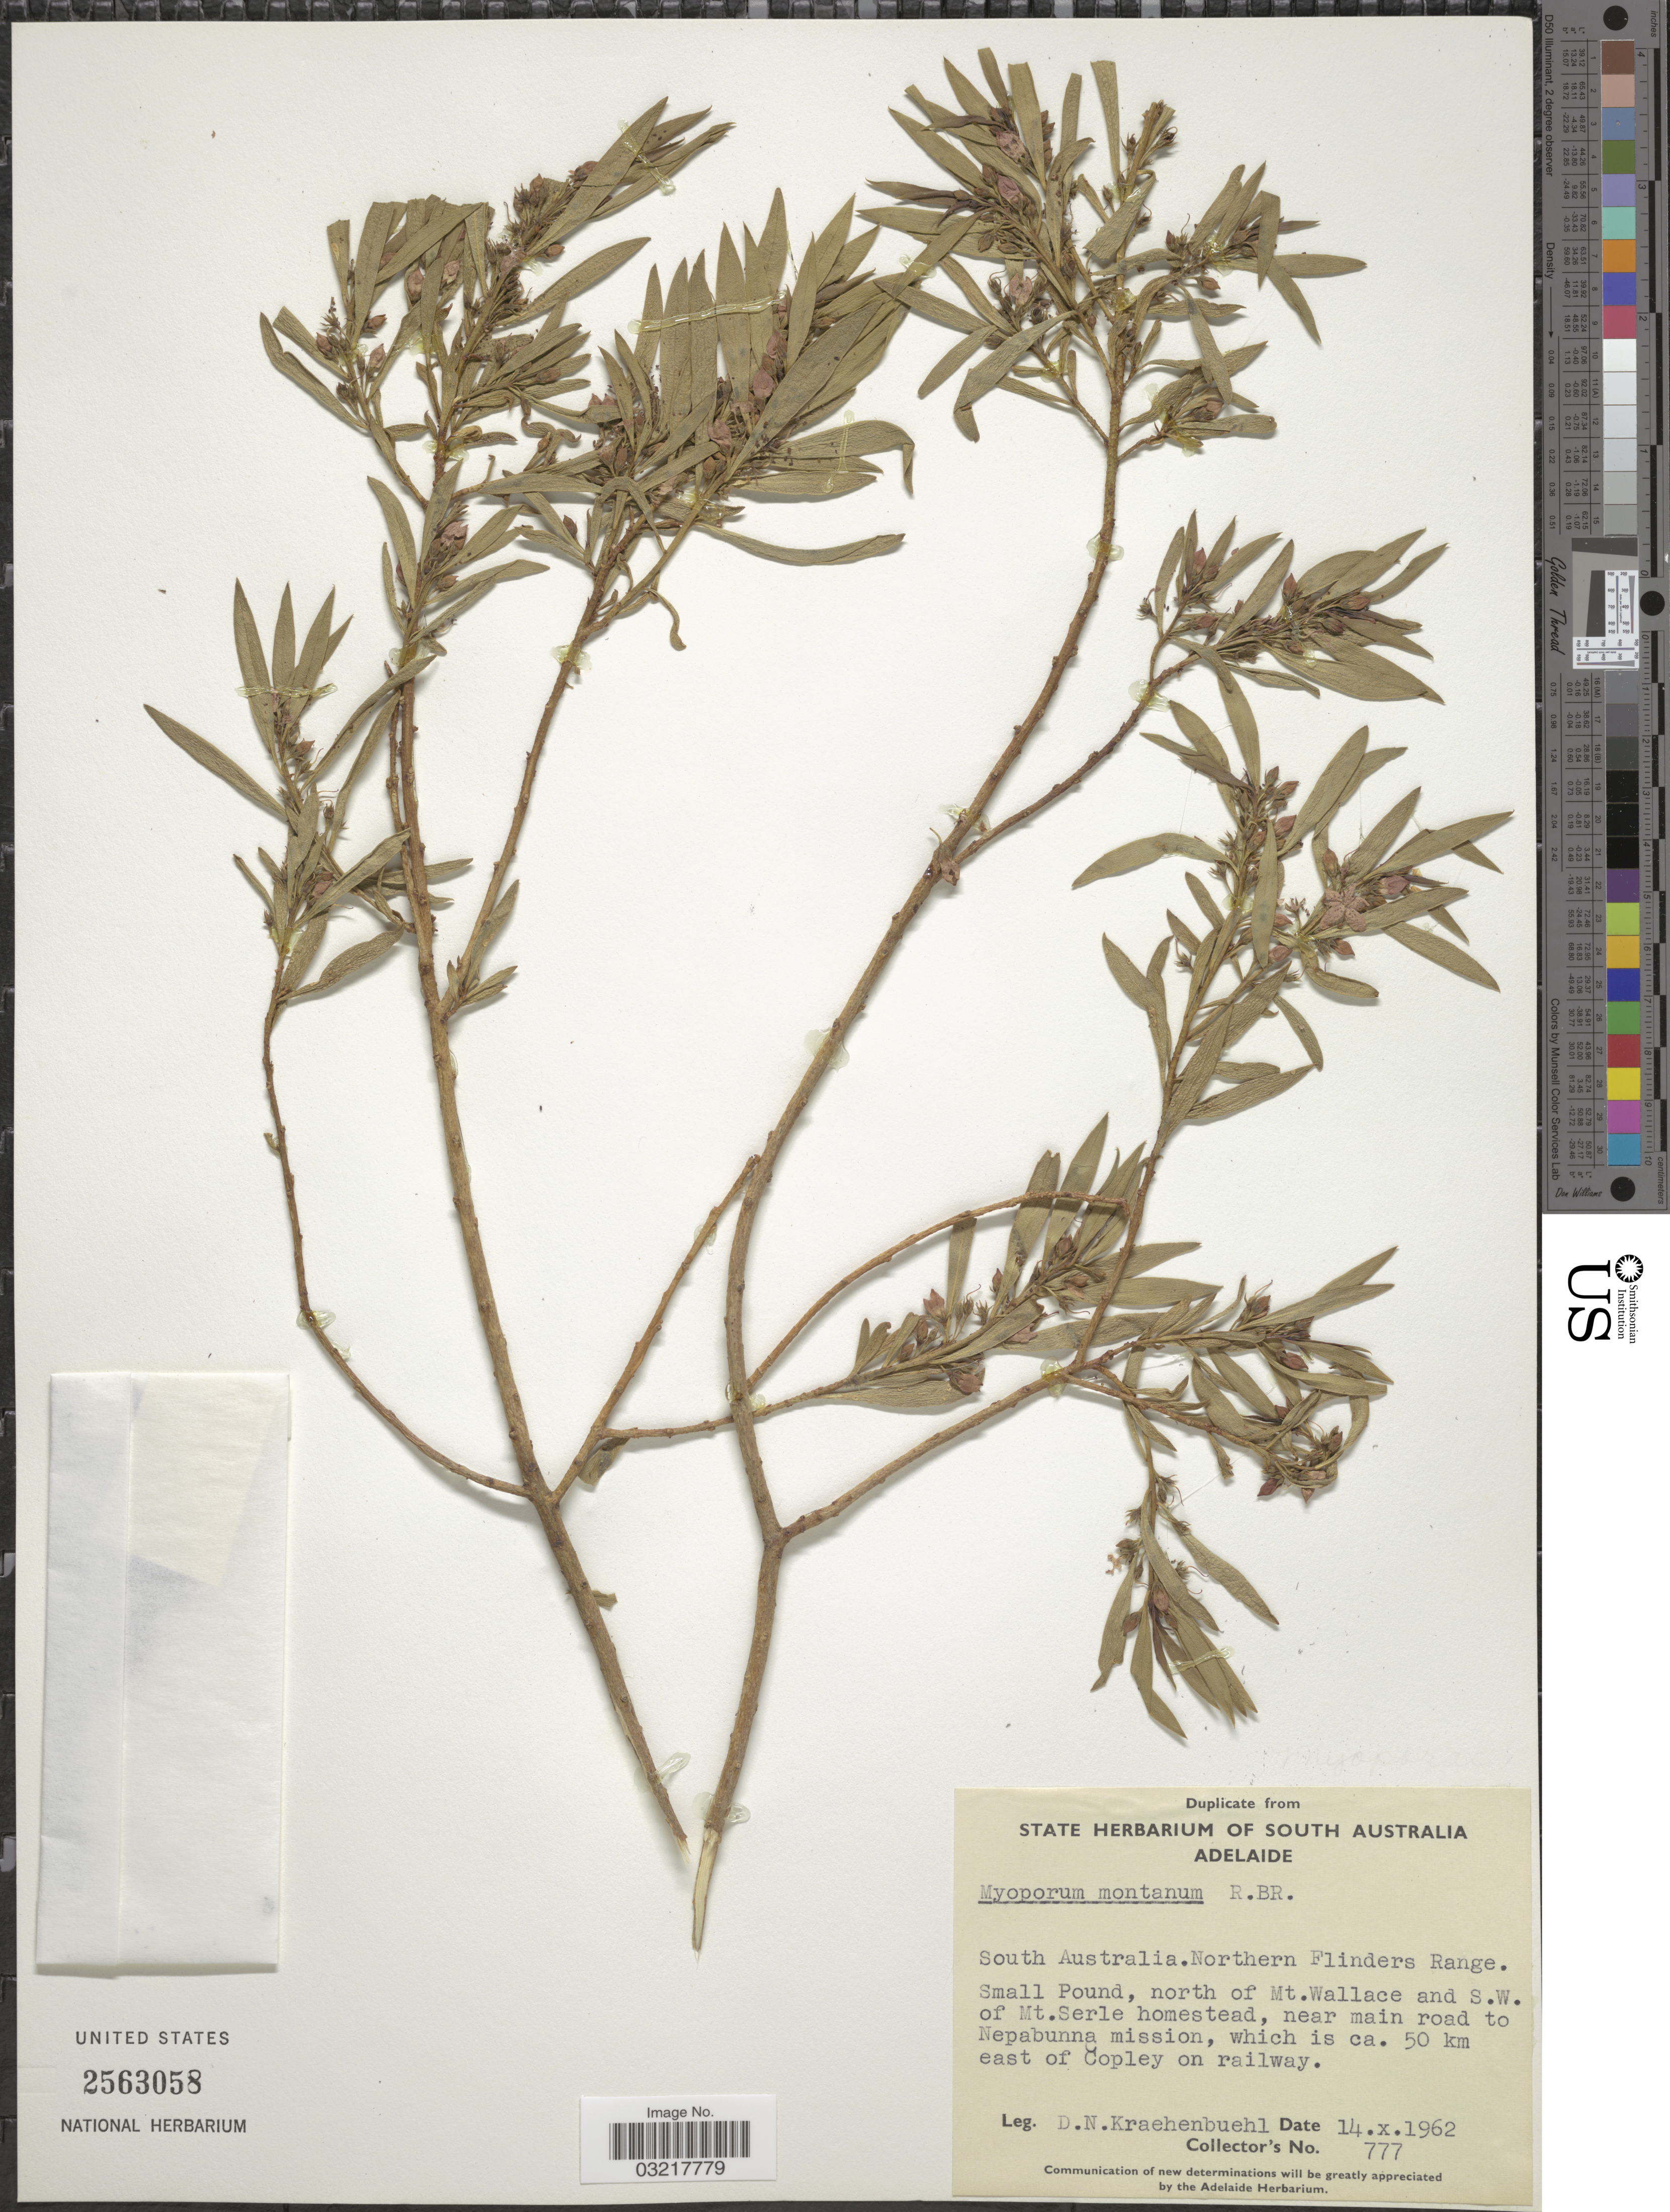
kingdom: Plantae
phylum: Tracheophyta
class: Magnoliopsida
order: Lamiales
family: Scrophulariaceae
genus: Myoporum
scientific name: Myoporum montanum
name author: R. Br.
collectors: D. Kraehenbuehl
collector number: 777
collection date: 1962-10-14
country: Australia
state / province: South Australia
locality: Northern Flinders Range. Small Pound, north of Mt. Wallace and S.W. of Mt. Serle homestead, near main road to Nepabunna mission, which is ca. 50 km east of Copley on railway.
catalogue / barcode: US 2563058